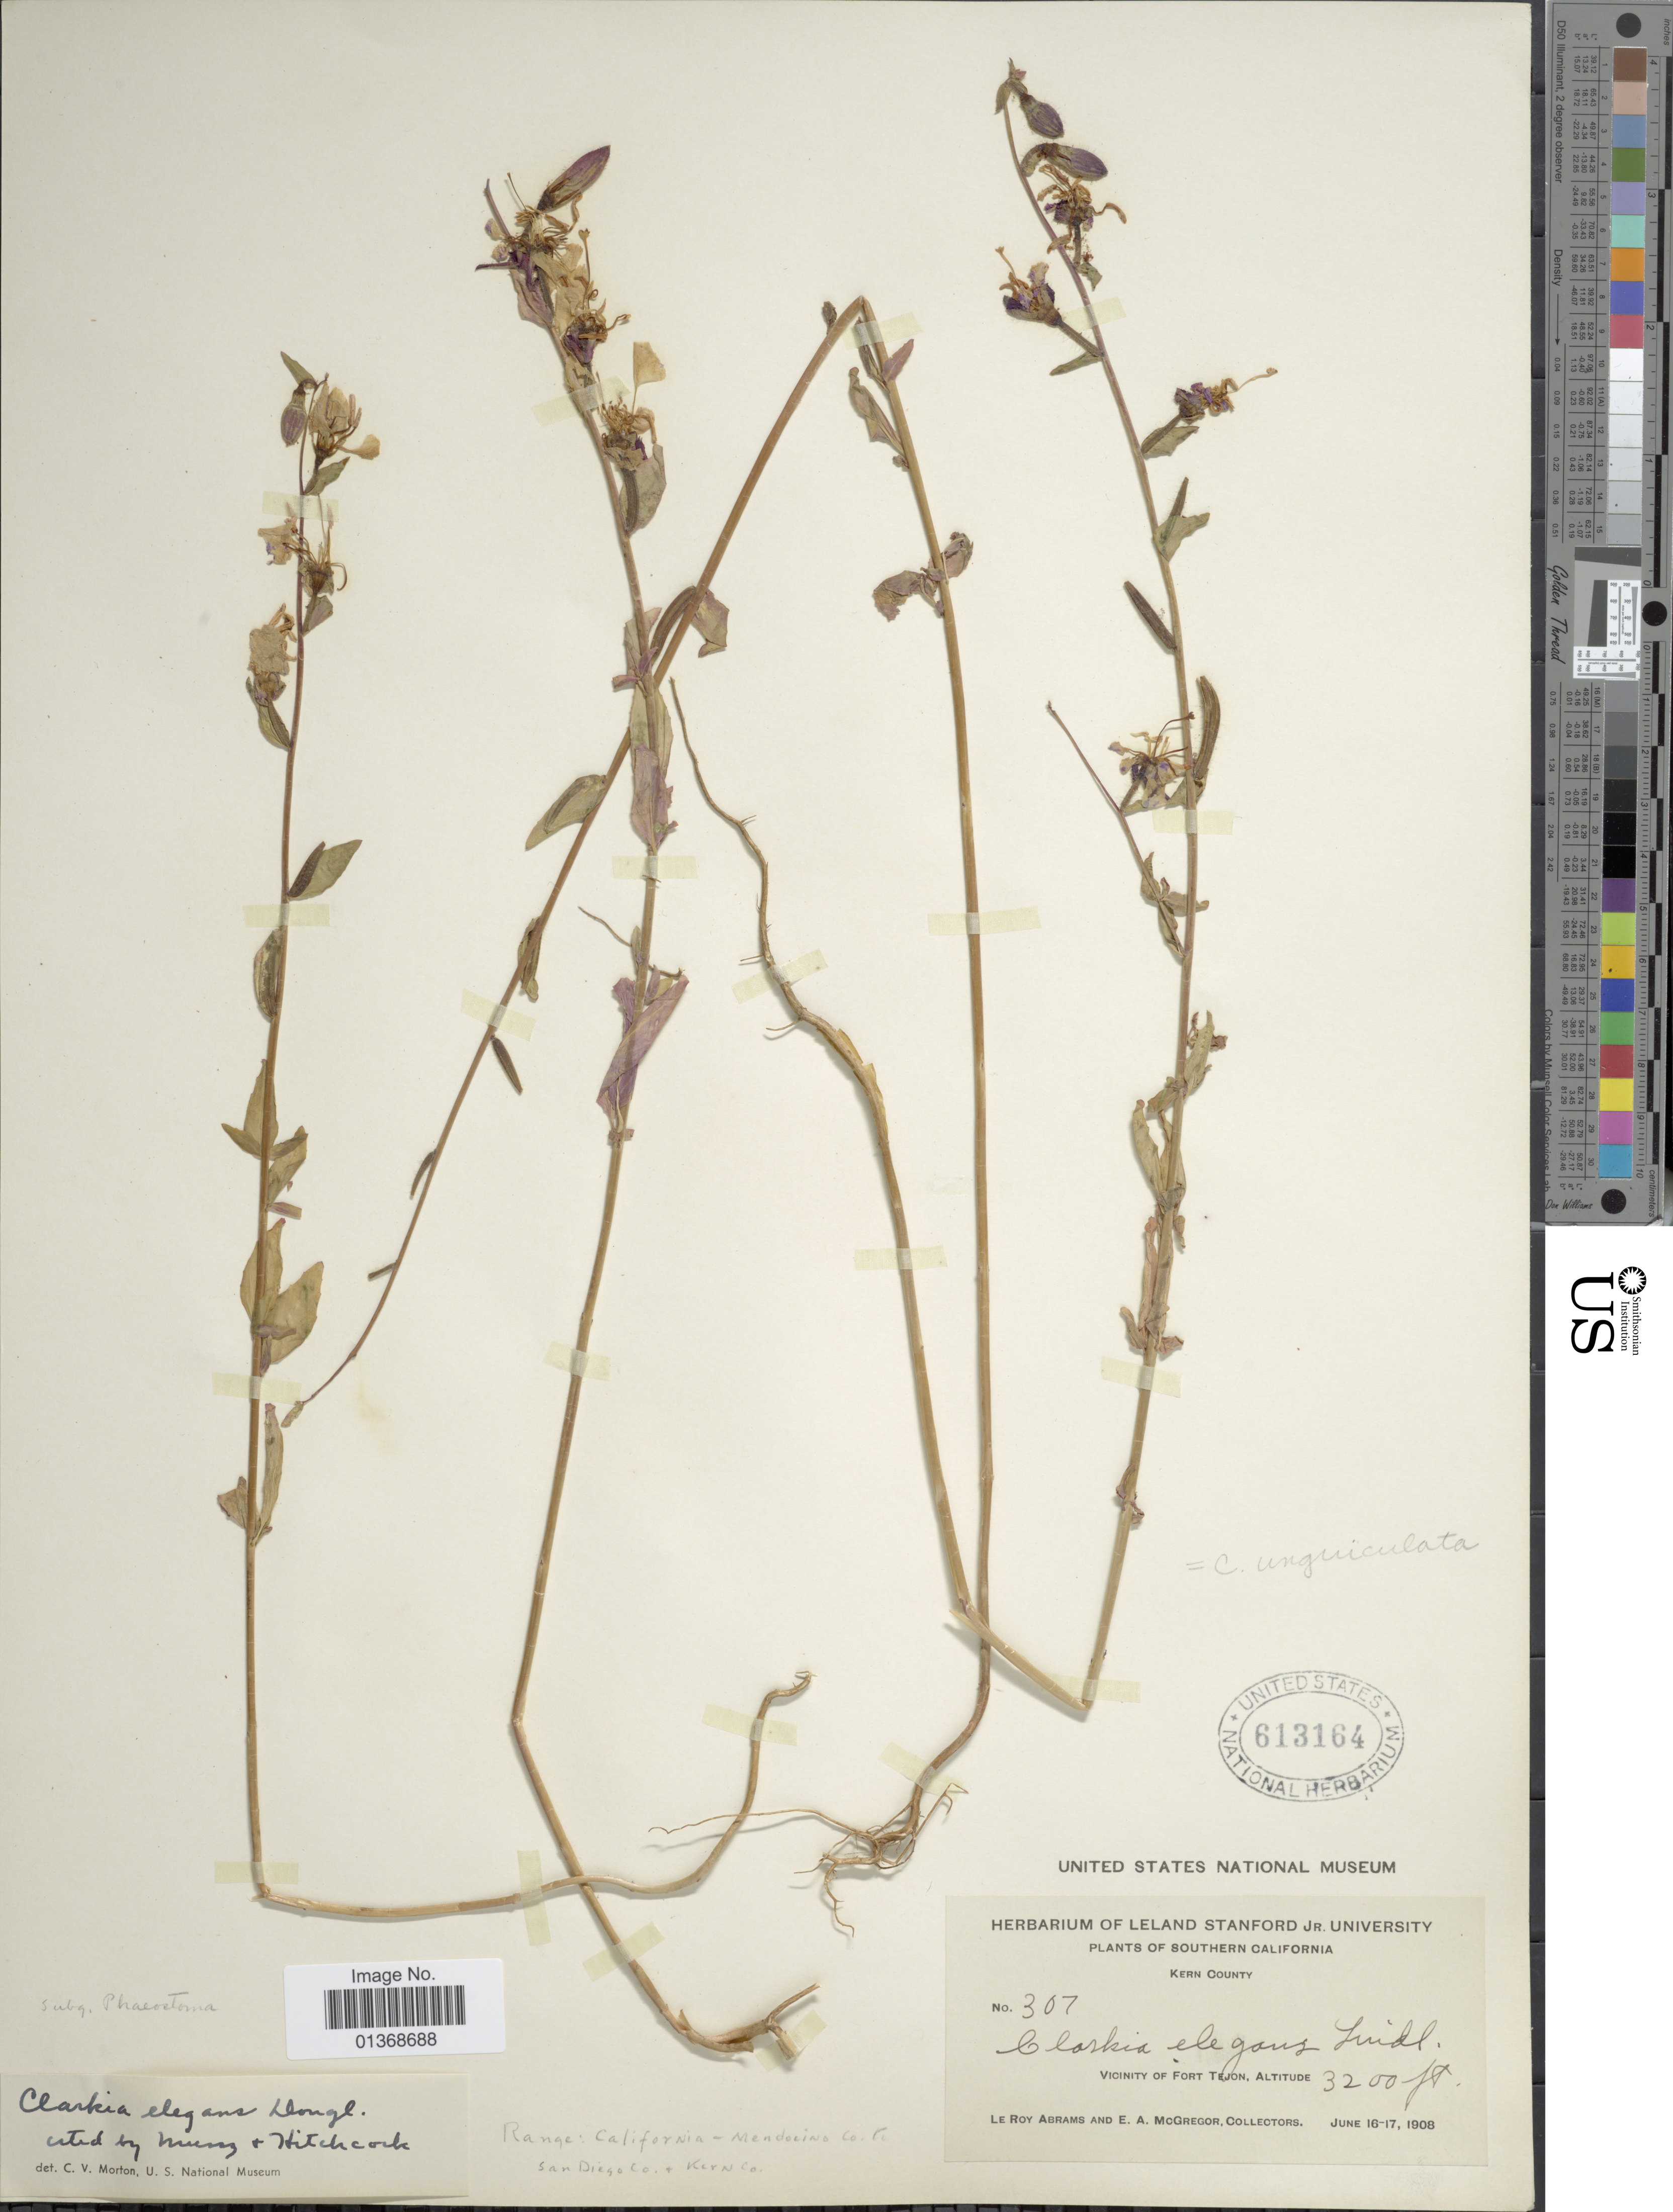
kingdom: Plantae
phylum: Tracheophyta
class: Magnoliopsida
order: Myrtales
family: Onagraceae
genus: Clarkia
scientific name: Clarkia unguiculata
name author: Lindl.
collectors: L. Abrams & E. A. McGregor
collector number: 307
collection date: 1908-06-16/1908-06-17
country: United States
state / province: California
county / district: Kern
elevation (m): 975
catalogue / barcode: US 613164